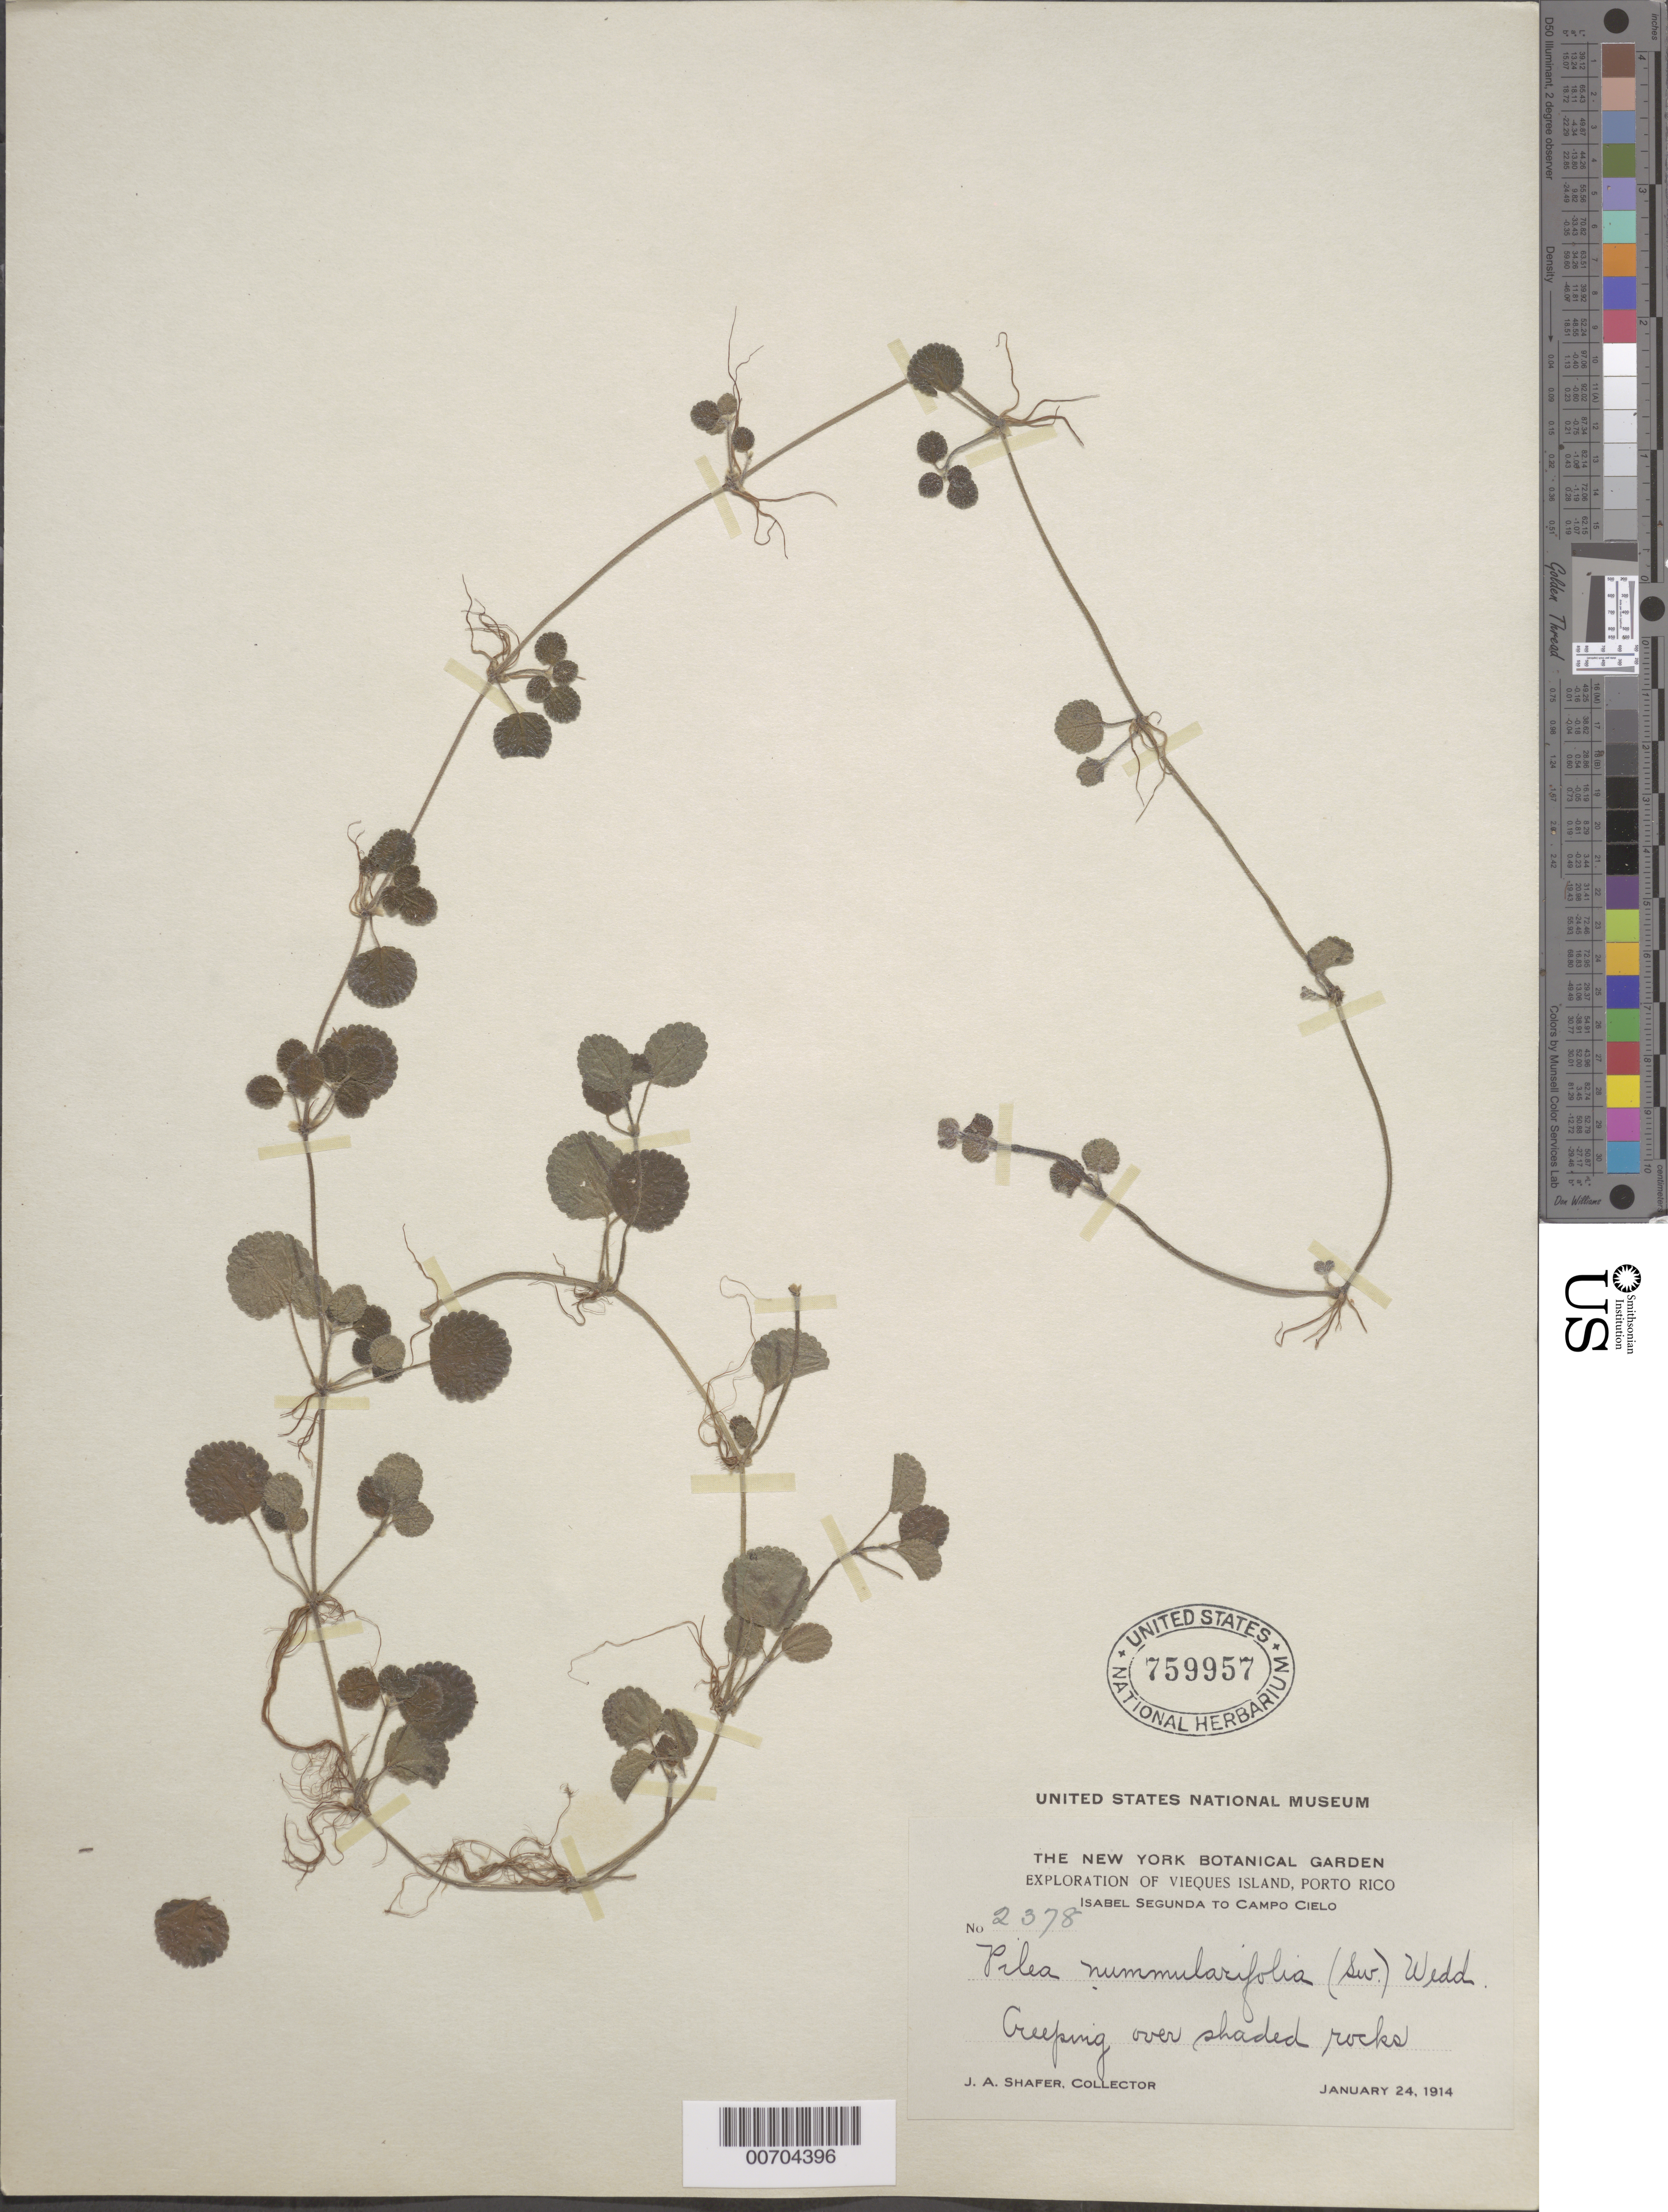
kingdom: Plantae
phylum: Tracheophyta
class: Magnoliopsida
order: Rosales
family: Urticaceae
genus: Pilea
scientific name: Pilea nummulariifolia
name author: (Sw.) Wedd.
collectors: J. A. Shafer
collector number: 2378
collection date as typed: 24 Jan 1914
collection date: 1914-01-24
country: Puerto Rico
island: Vieques Island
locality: Isable Segunda to Campo Cielo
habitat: Creeping on shaded rocks.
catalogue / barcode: US 759957